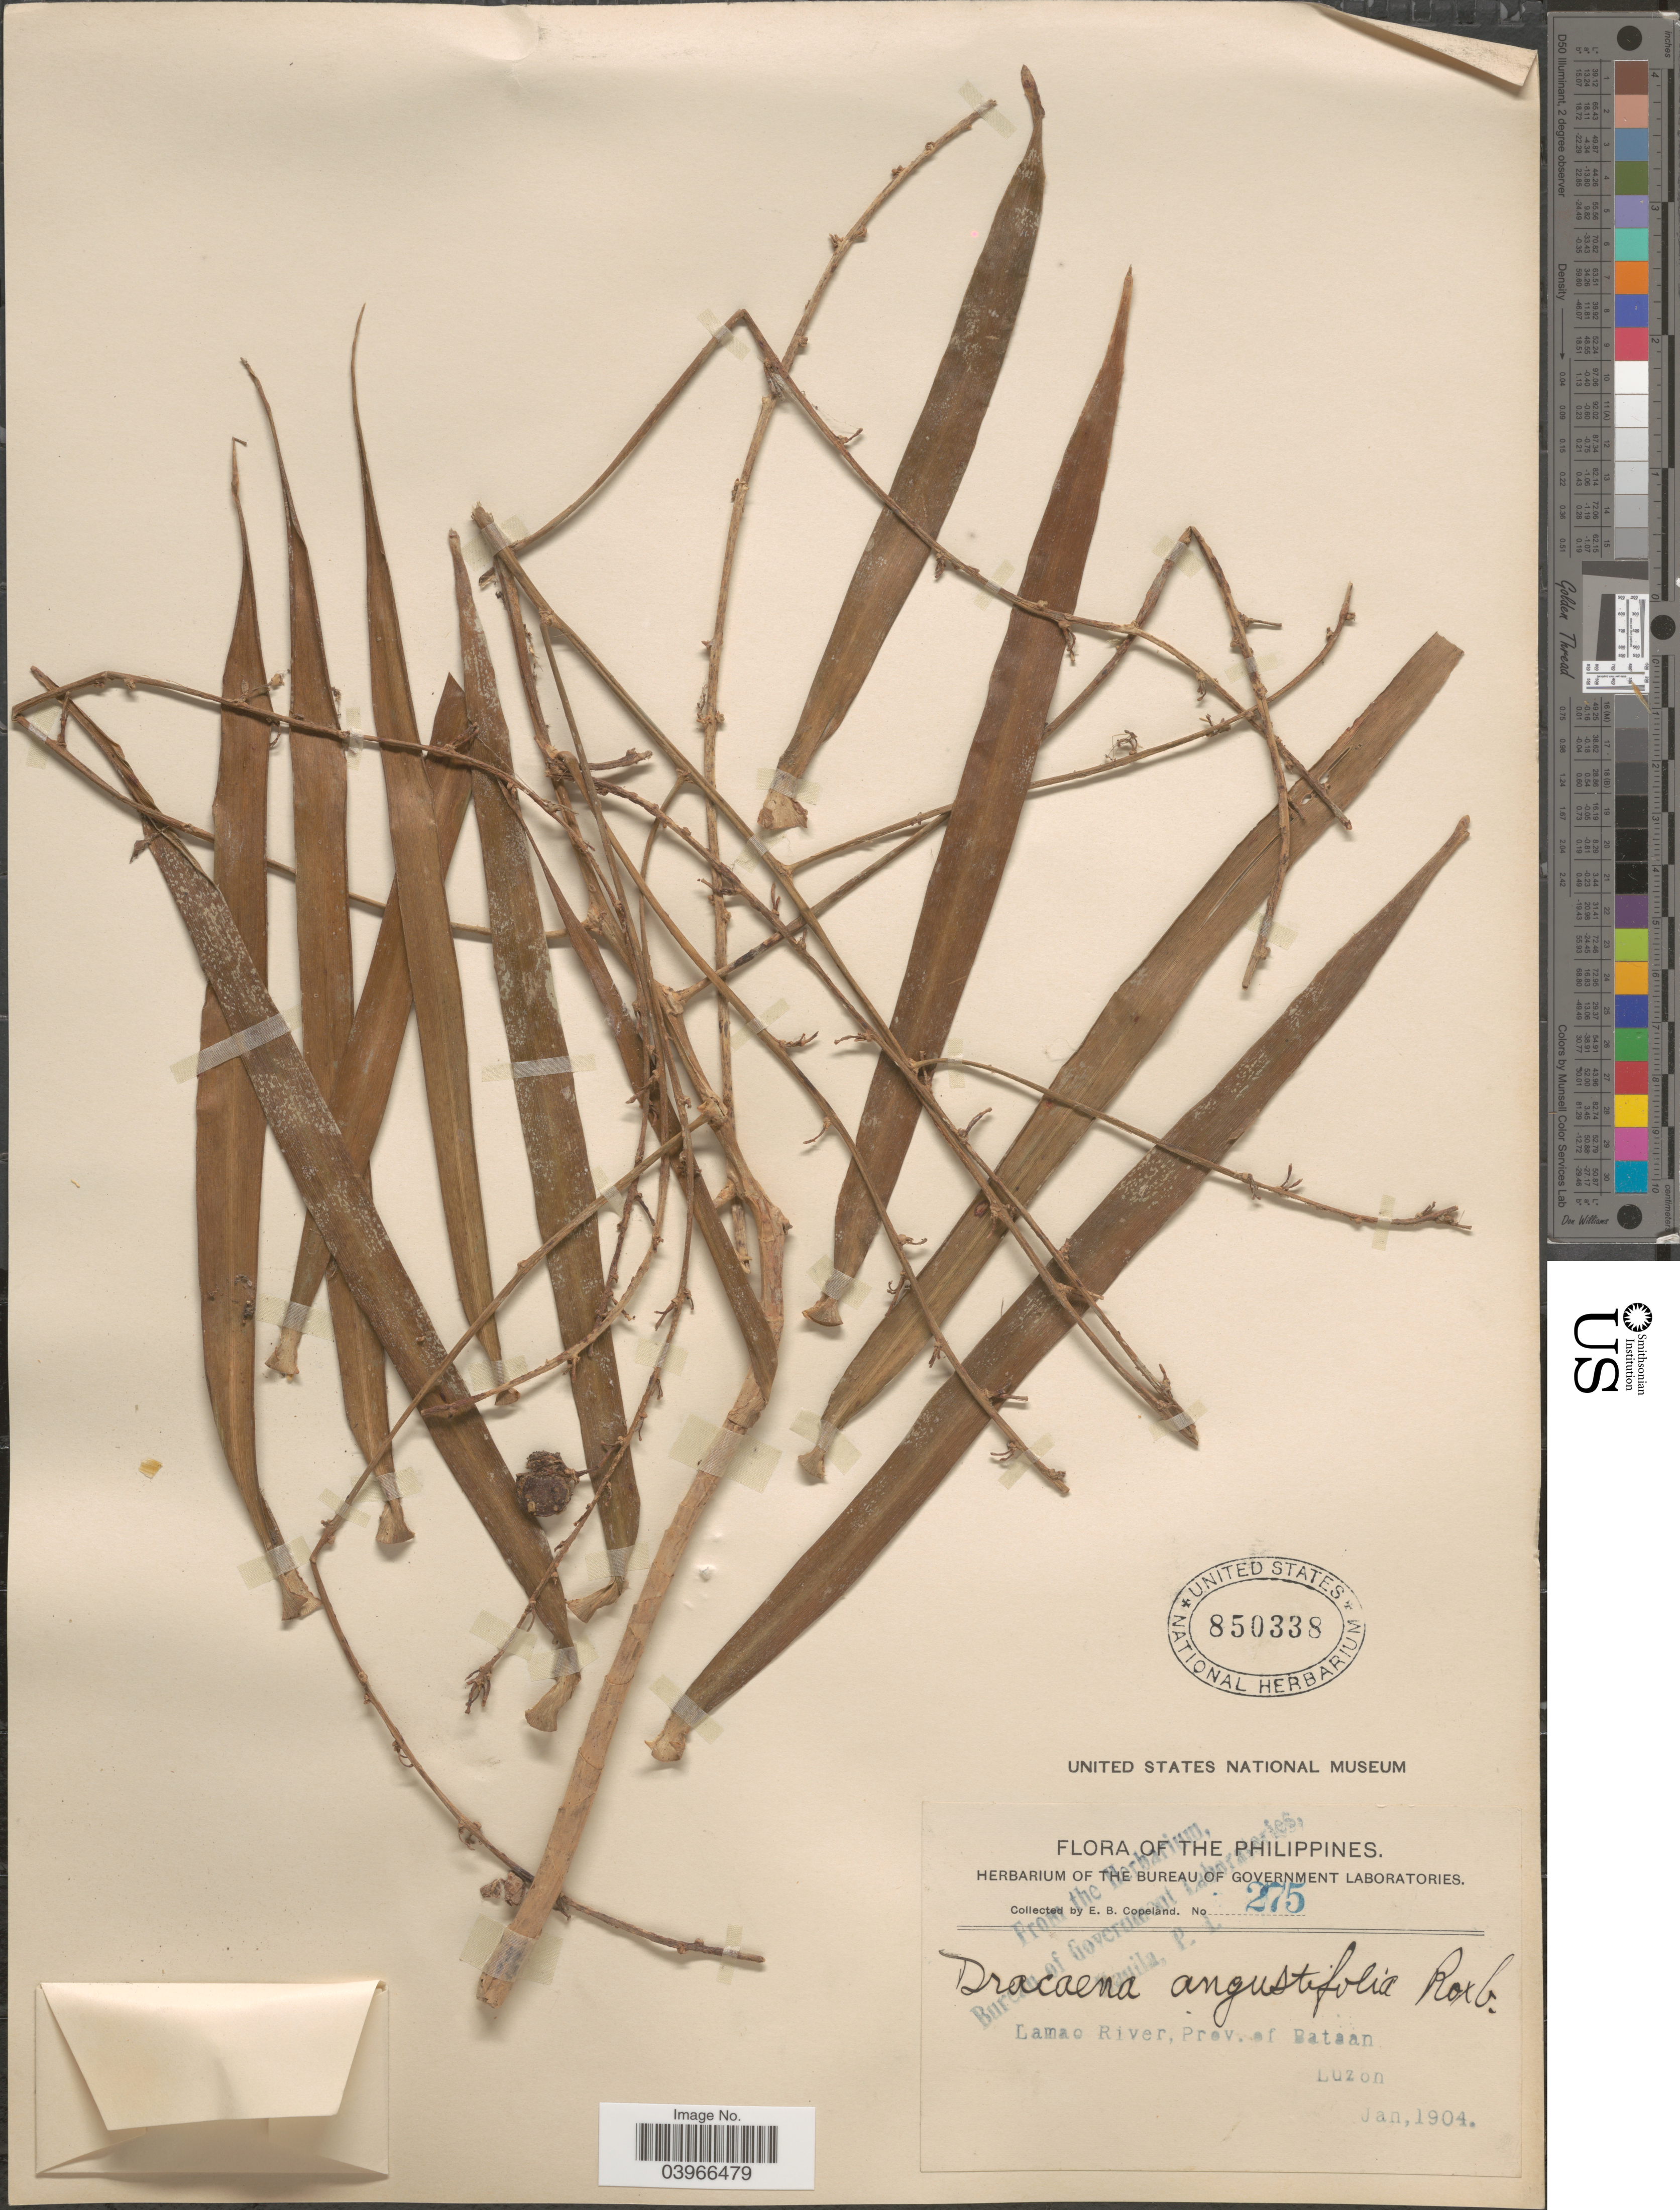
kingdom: Plantae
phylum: Tracheophyta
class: Liliopsida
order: Asparagales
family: Asparagaceae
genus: Dracaena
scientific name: Dracaena angustifolia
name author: (Medik.) Roxb.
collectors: E. B. Copeland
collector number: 275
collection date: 1904-01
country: Philippines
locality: Lamao River, Prov. of Bataan. Luzon.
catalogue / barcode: US 850338